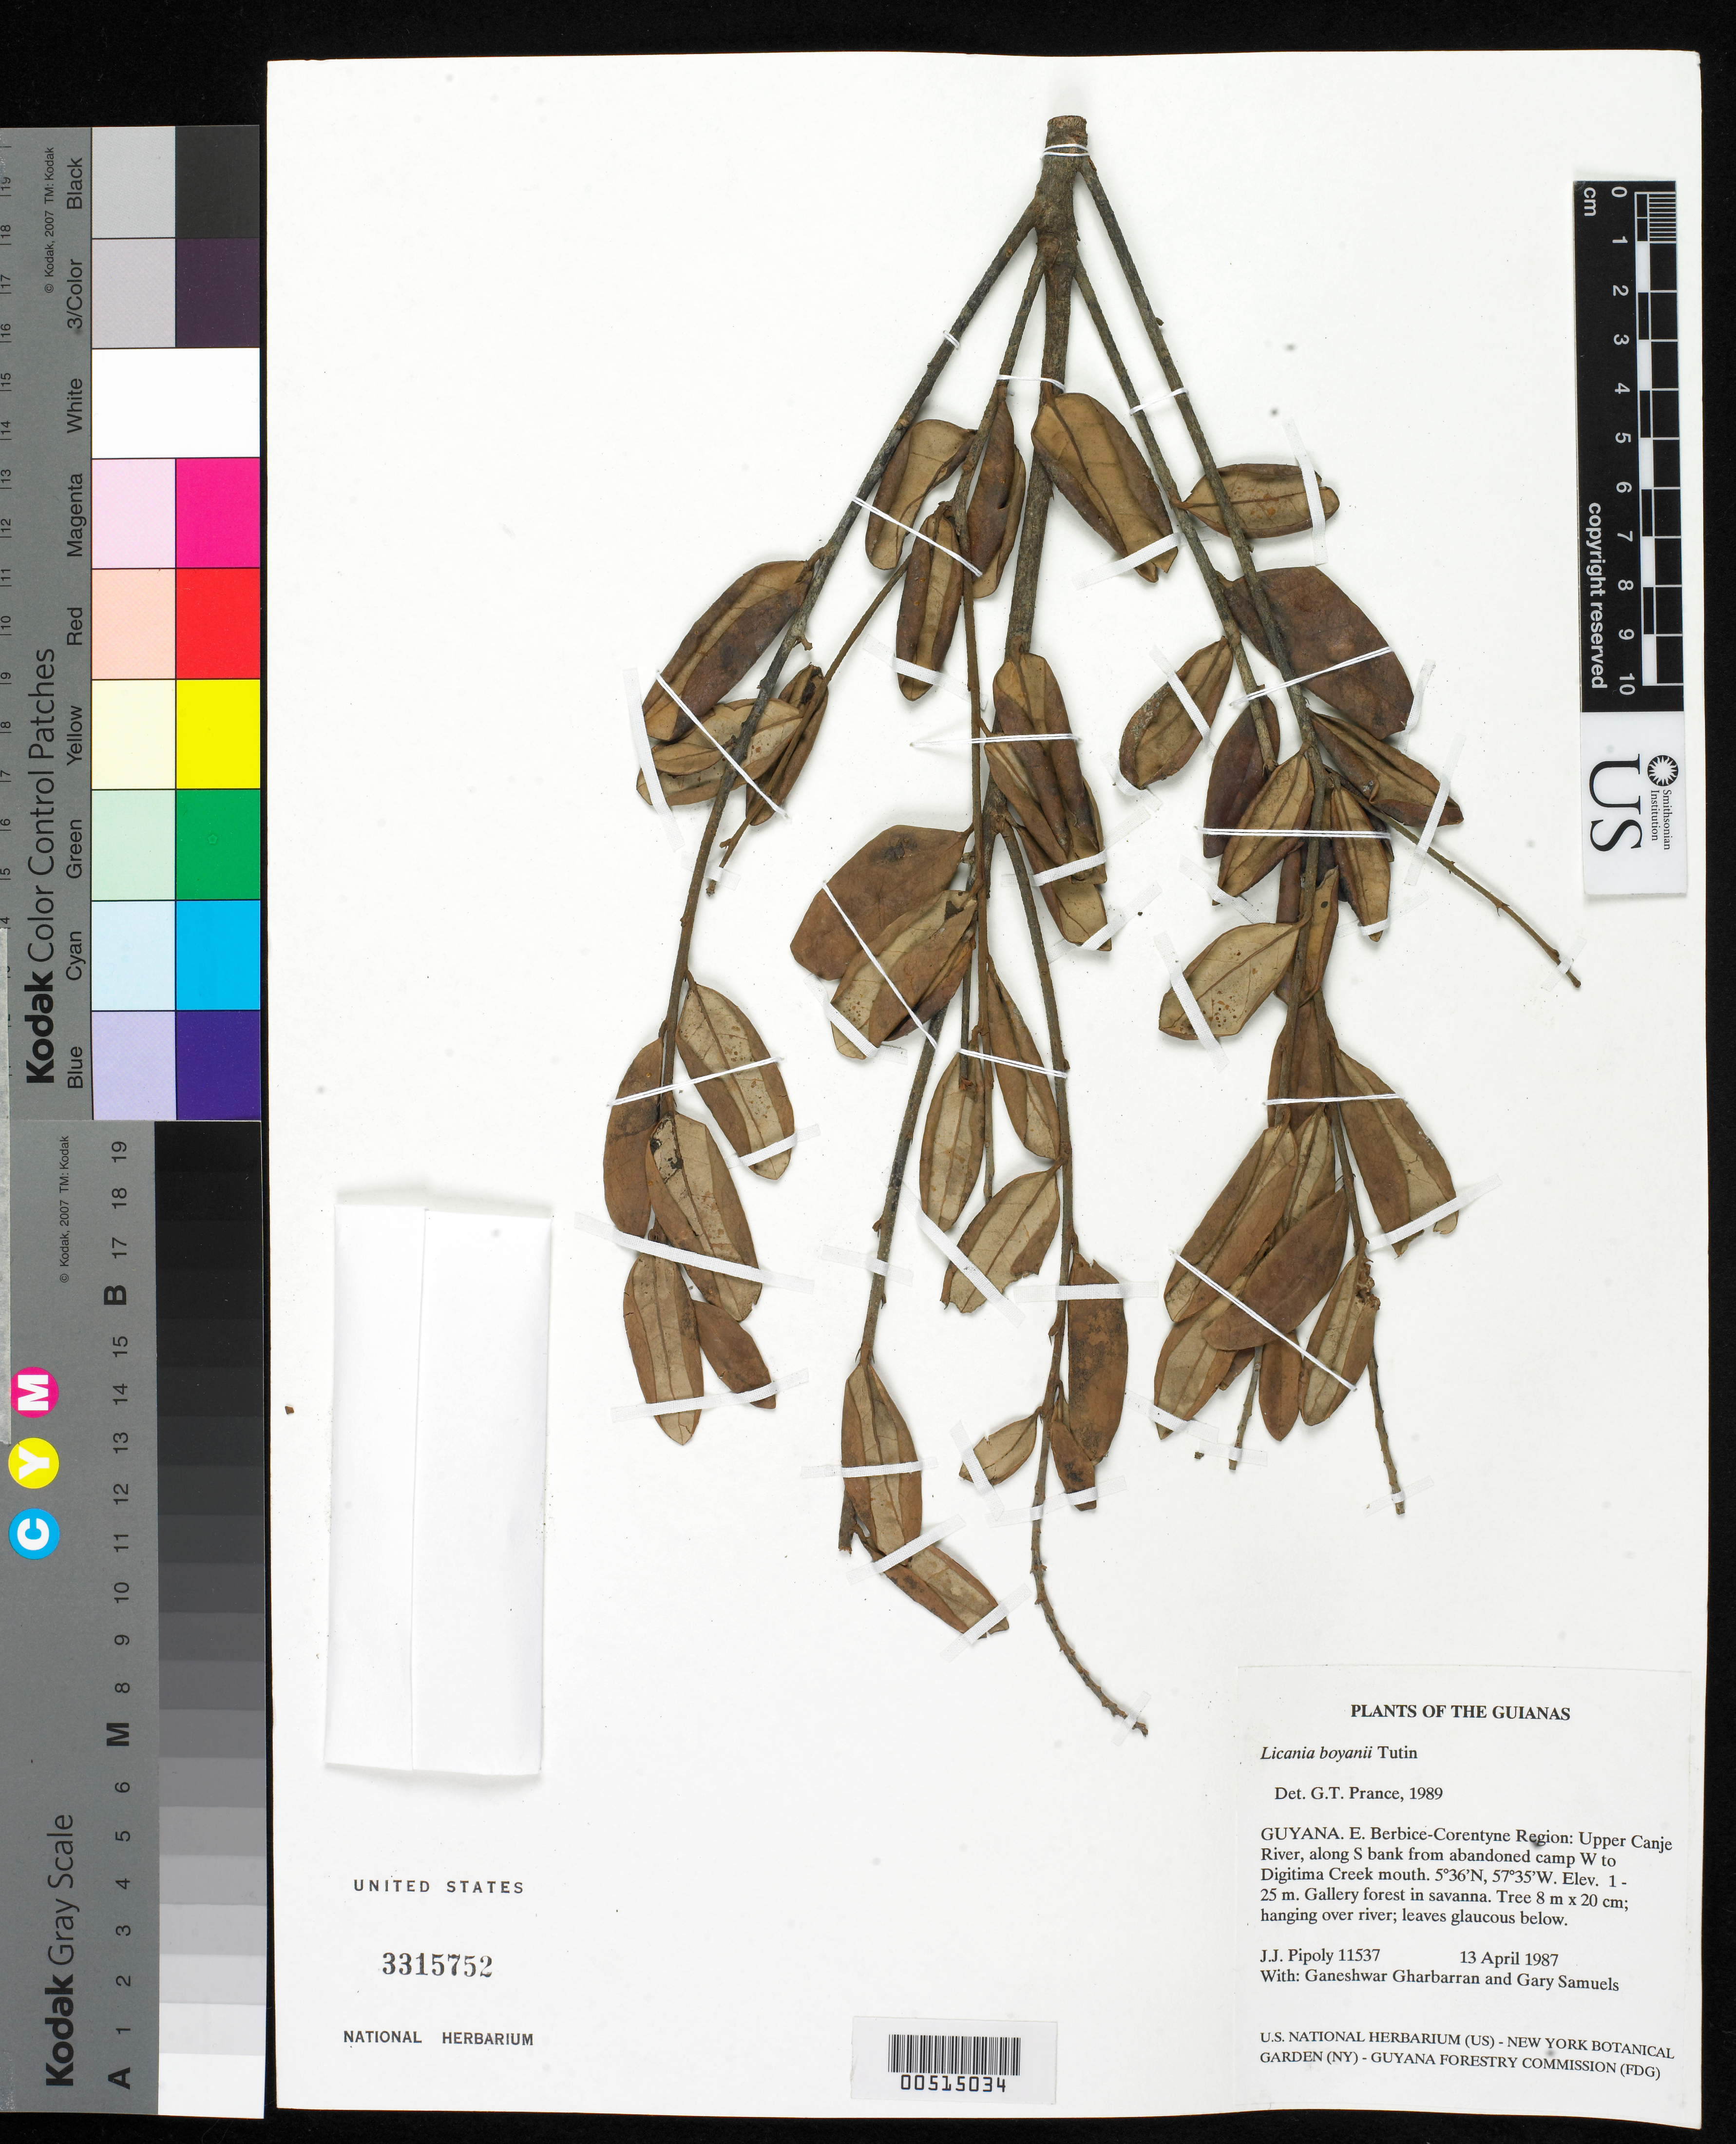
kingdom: Plantae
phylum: Tracheophyta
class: Magnoliopsida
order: Malpighiales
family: Chrysobalanaceae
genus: Licania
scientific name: Licania boyanii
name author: Tutin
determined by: Prance, G. T.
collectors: J. J. Pipoly, G. Gharbarran & G. Samuels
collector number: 11537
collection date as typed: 13 April 1987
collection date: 1987-04-13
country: Guyana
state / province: E. Berbice-Corentyne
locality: Upper Canje River, S bank from abandoned Amerindian logging camp W to Digitima Cr. mouth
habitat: Gallery forest in savanna; Eperua and Parinari dominants, most plants covered with small, black, stinging ants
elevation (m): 1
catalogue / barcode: US 3315752